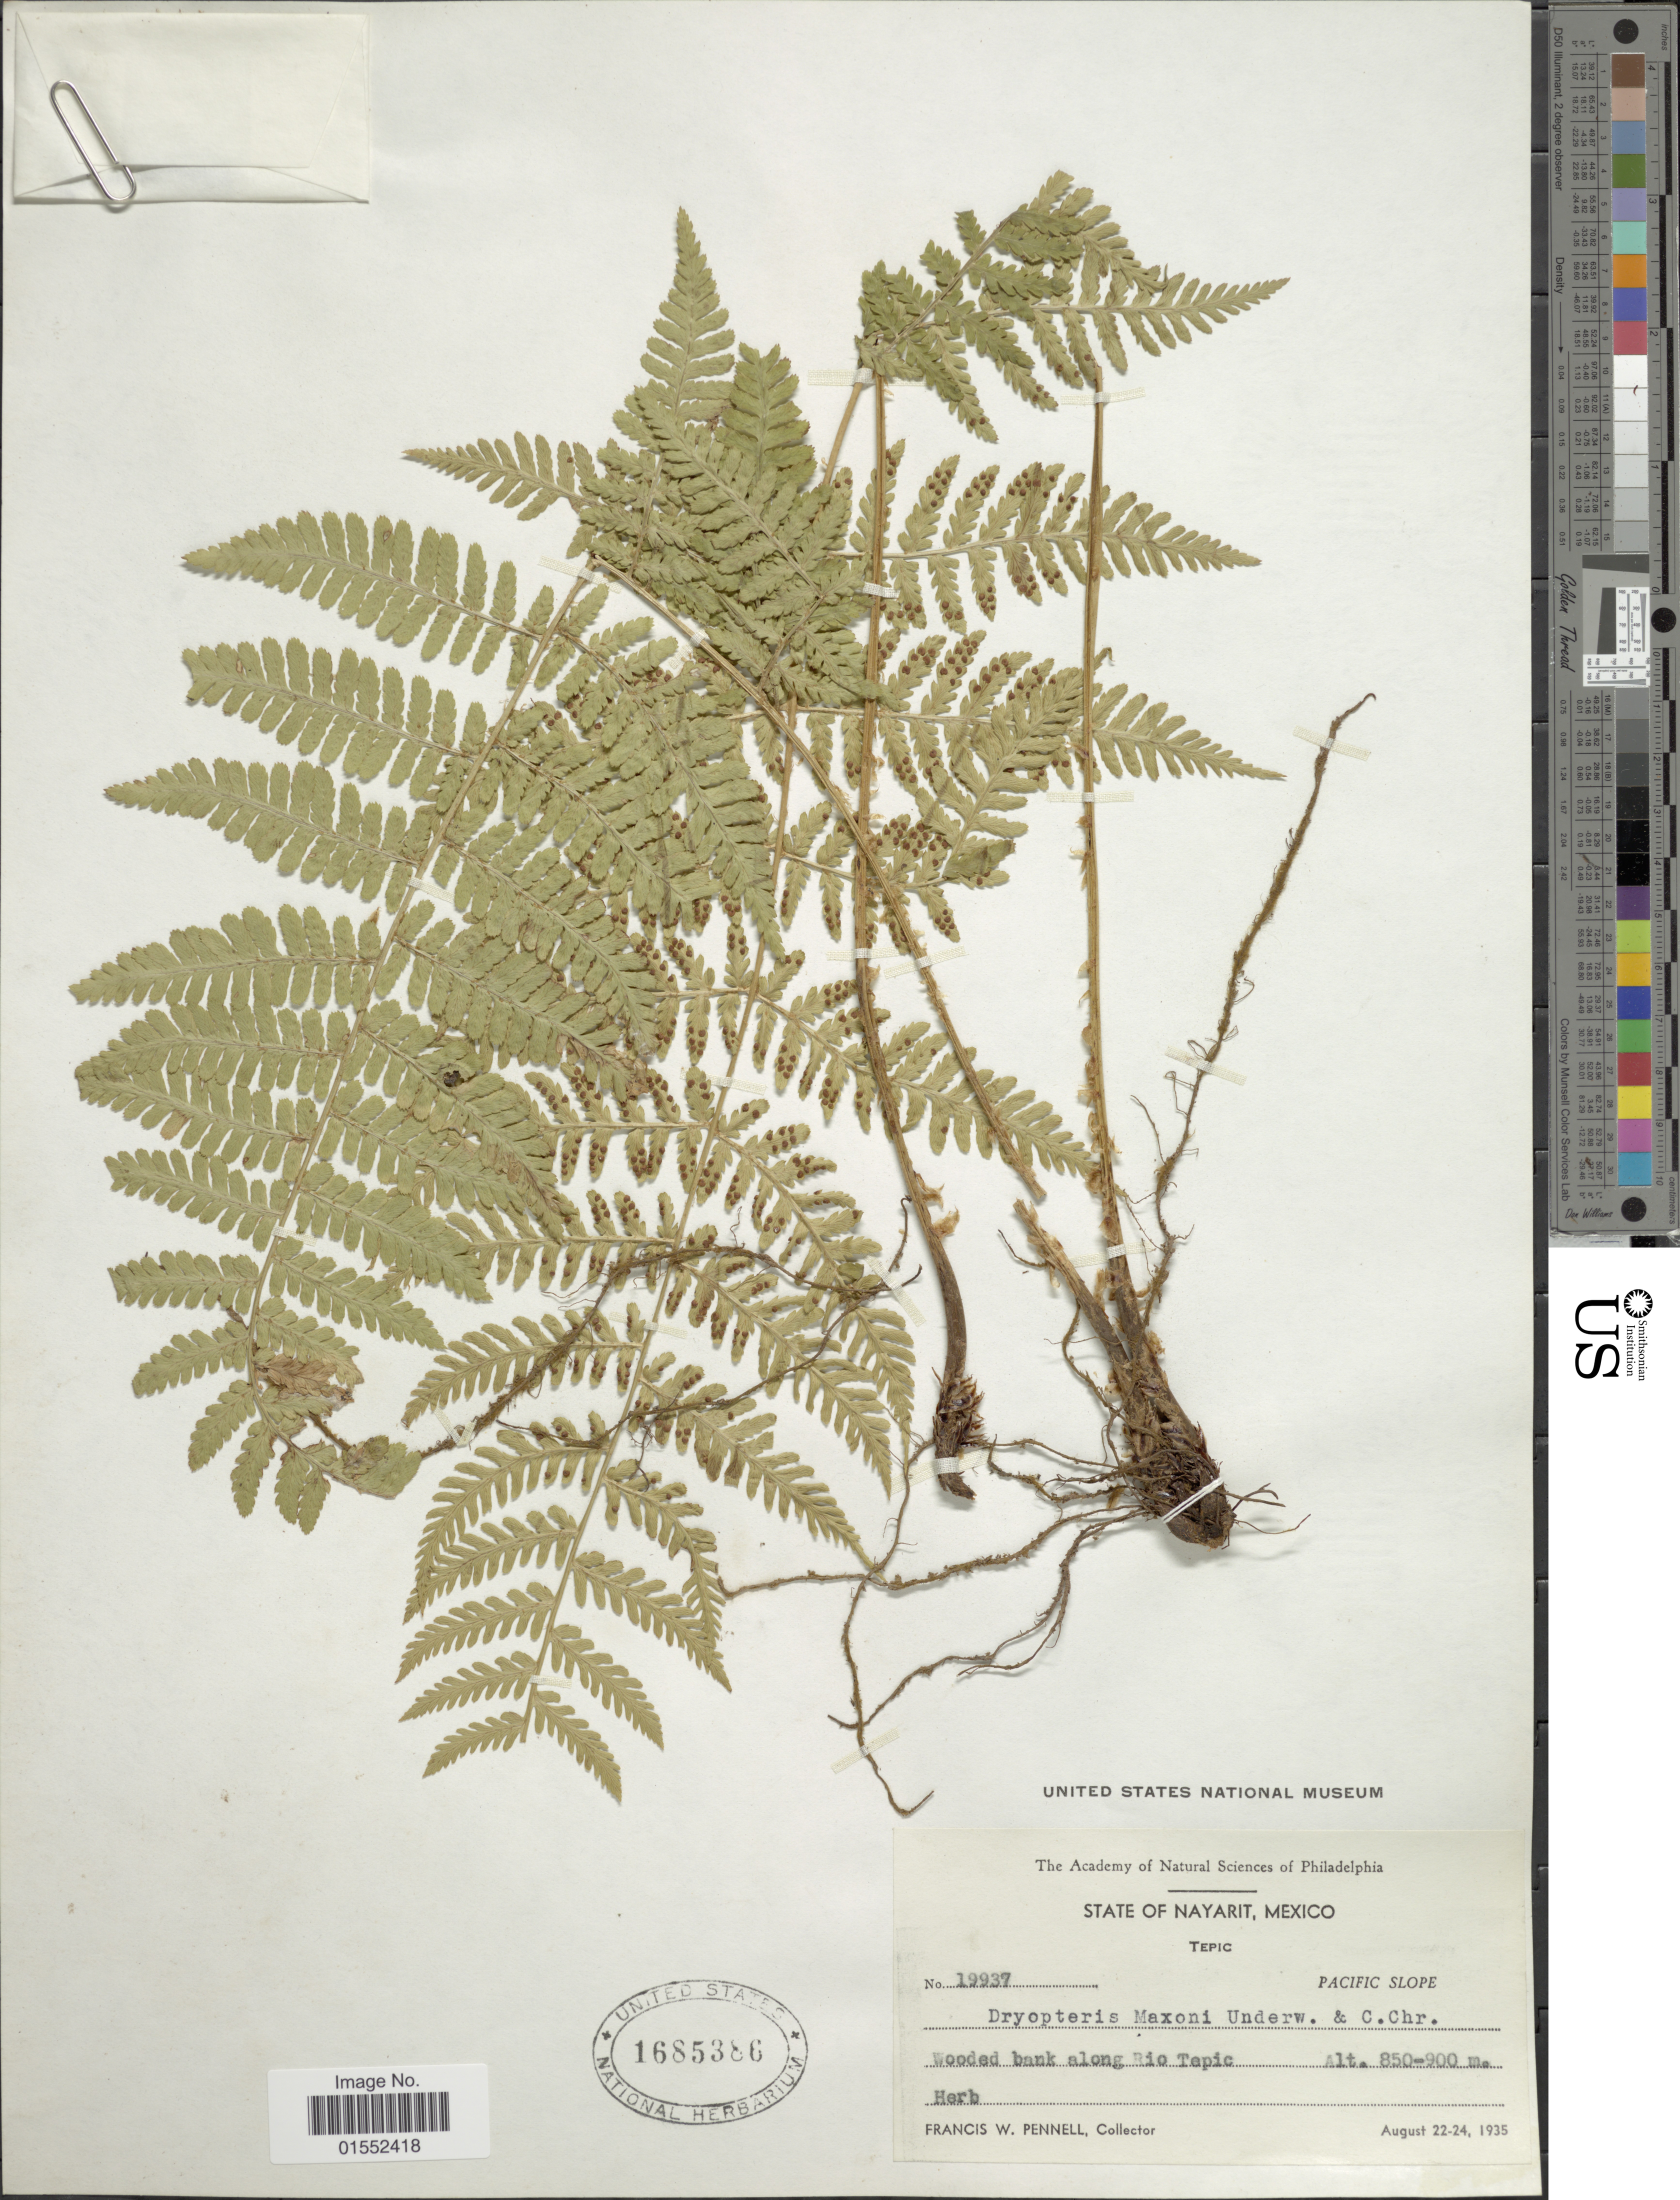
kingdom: Plantae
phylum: Tracheophyta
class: Polypodiopsida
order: Polypodiales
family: Dryopteridaceae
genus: Dryopteris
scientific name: Dryopteris maxonii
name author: Underw. & C. Chr.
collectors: F. W. Pennell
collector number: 19937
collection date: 1935-08-22/1935-08-24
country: Mexico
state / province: Nayarit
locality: State of Nayarit, Mexico. tepic. Pacific Slope. Wooded bank along Rio tepic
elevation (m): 850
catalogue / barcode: US 1685386